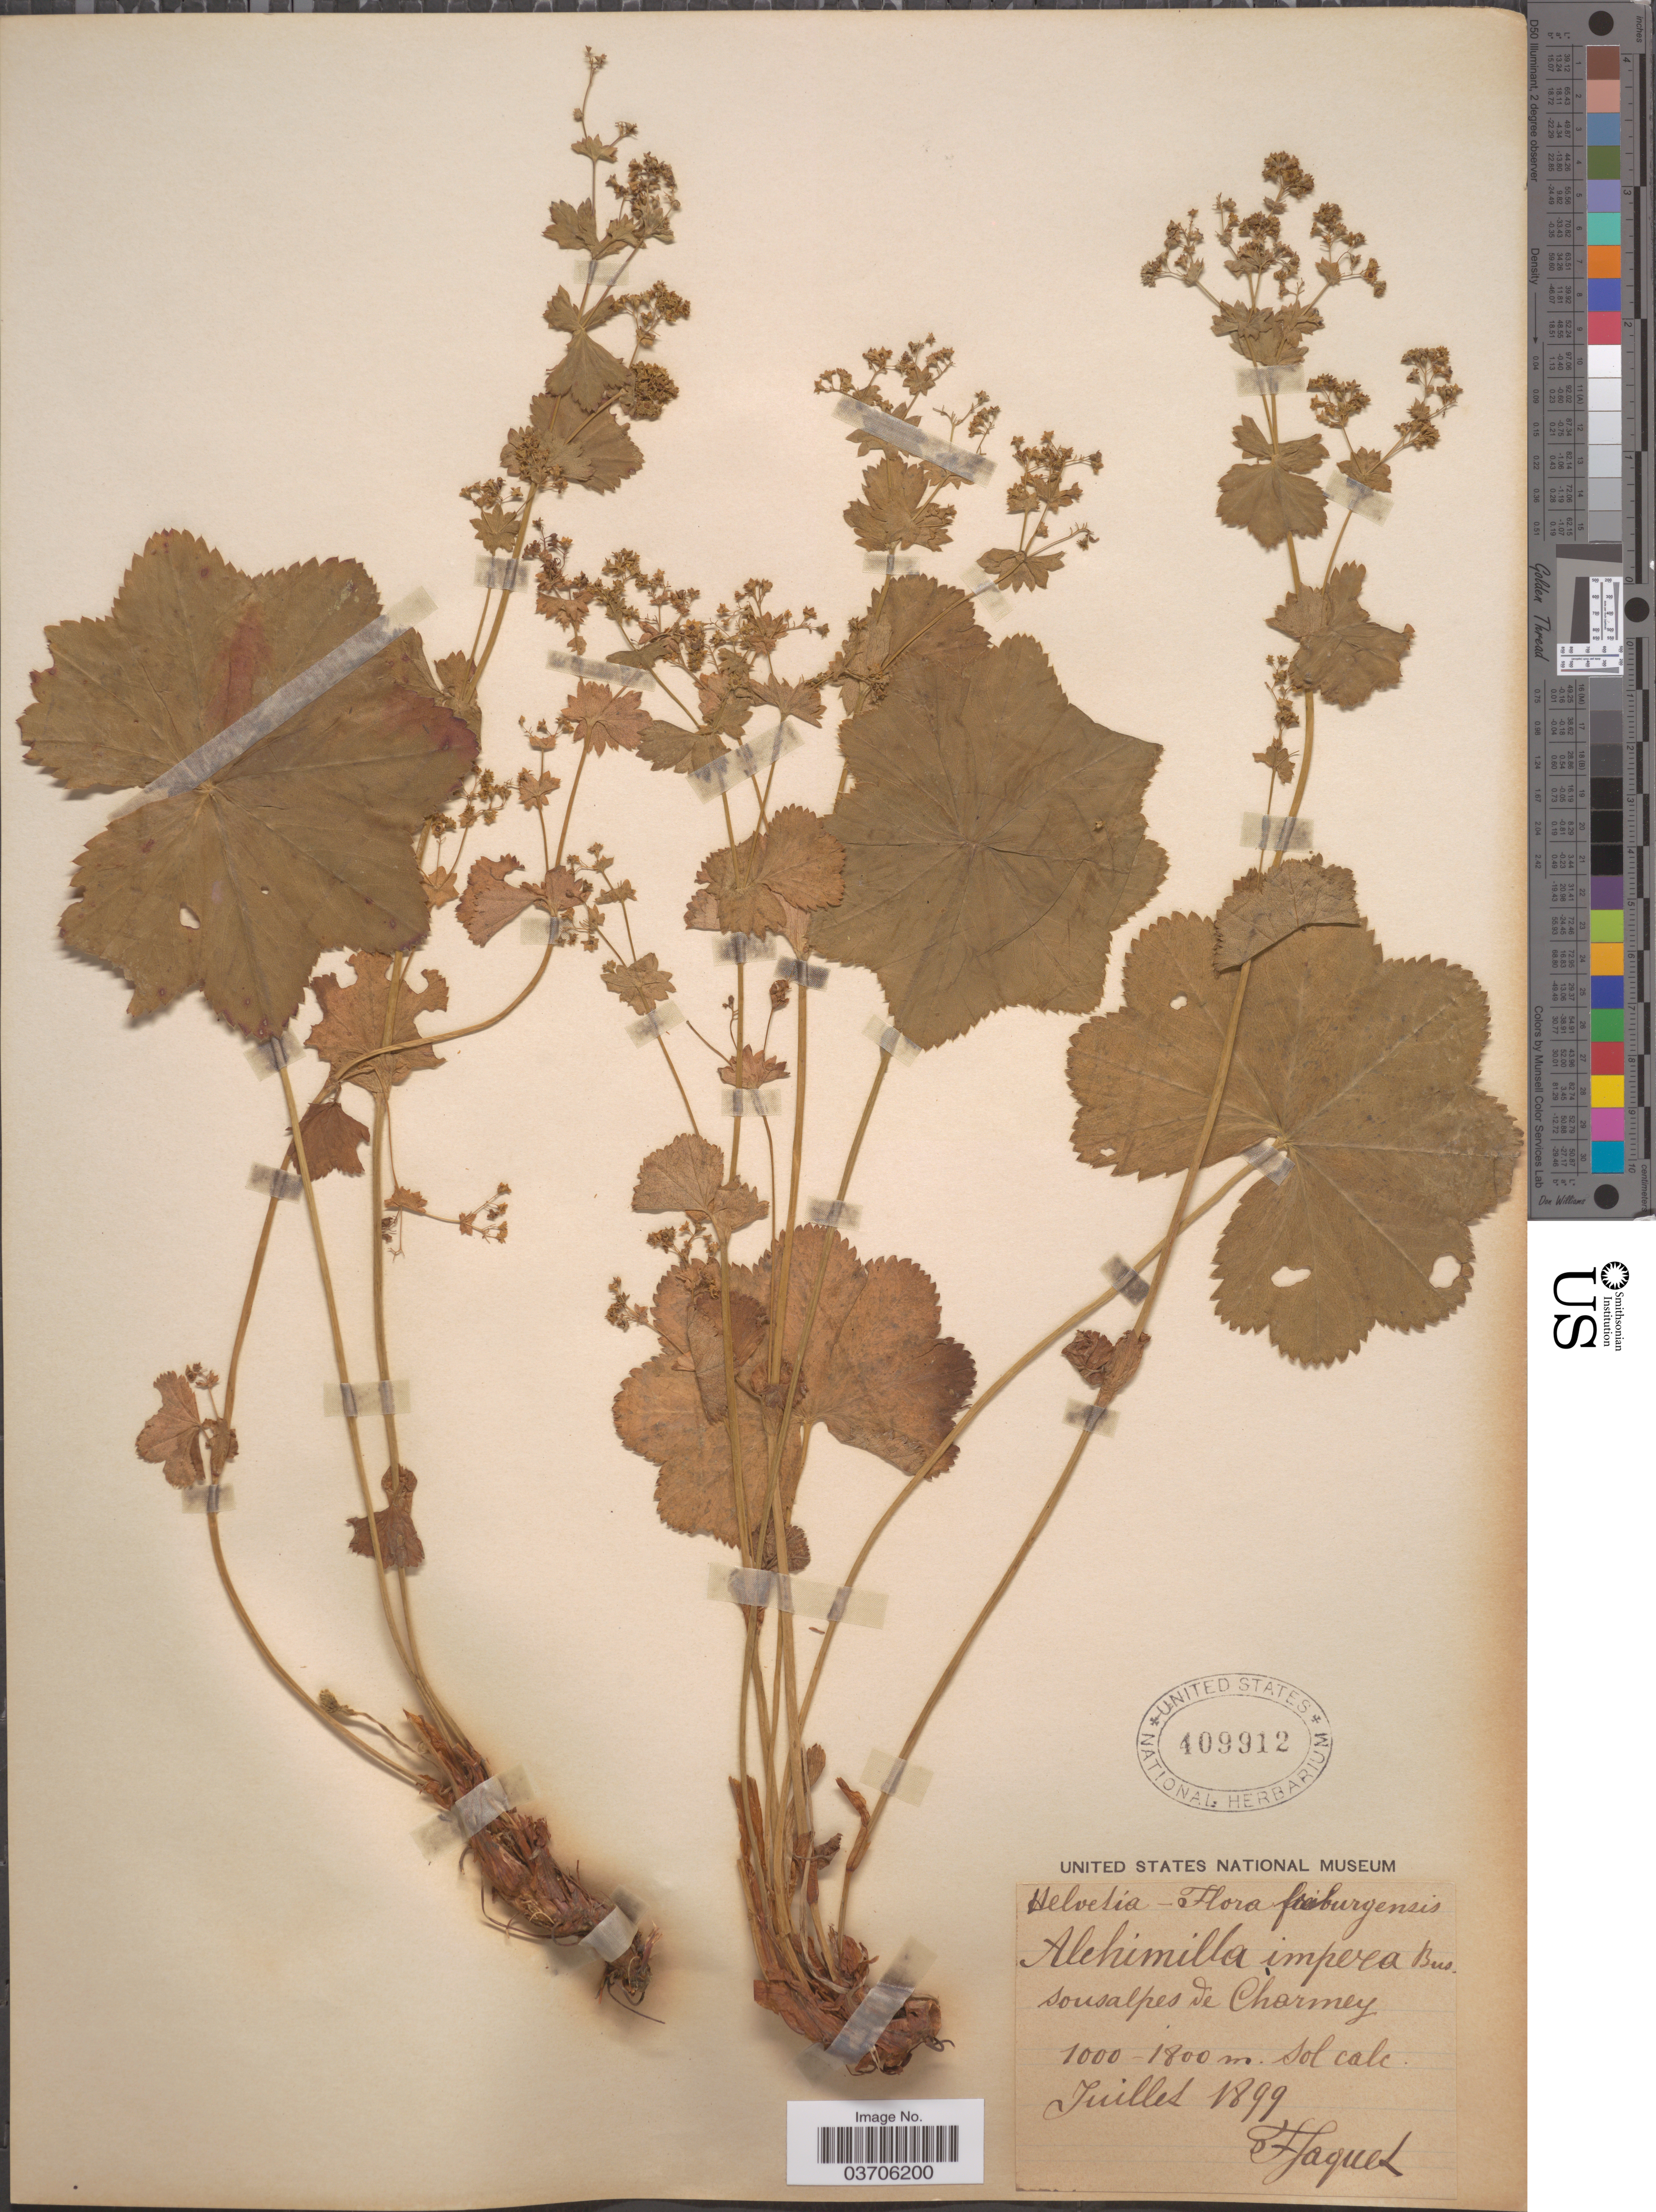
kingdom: Plantae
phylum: Tracheophyta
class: Magnoliopsida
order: Rosales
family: Rosaceae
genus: Alchemilla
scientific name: Alchemilla impexa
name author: (L.) Buser ex Besse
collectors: F. Jaquet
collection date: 1899-07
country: Switzerland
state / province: Fribourg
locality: Helvetia - friburgensis. Sousalpes de Charmey.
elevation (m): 1000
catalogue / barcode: US 409912